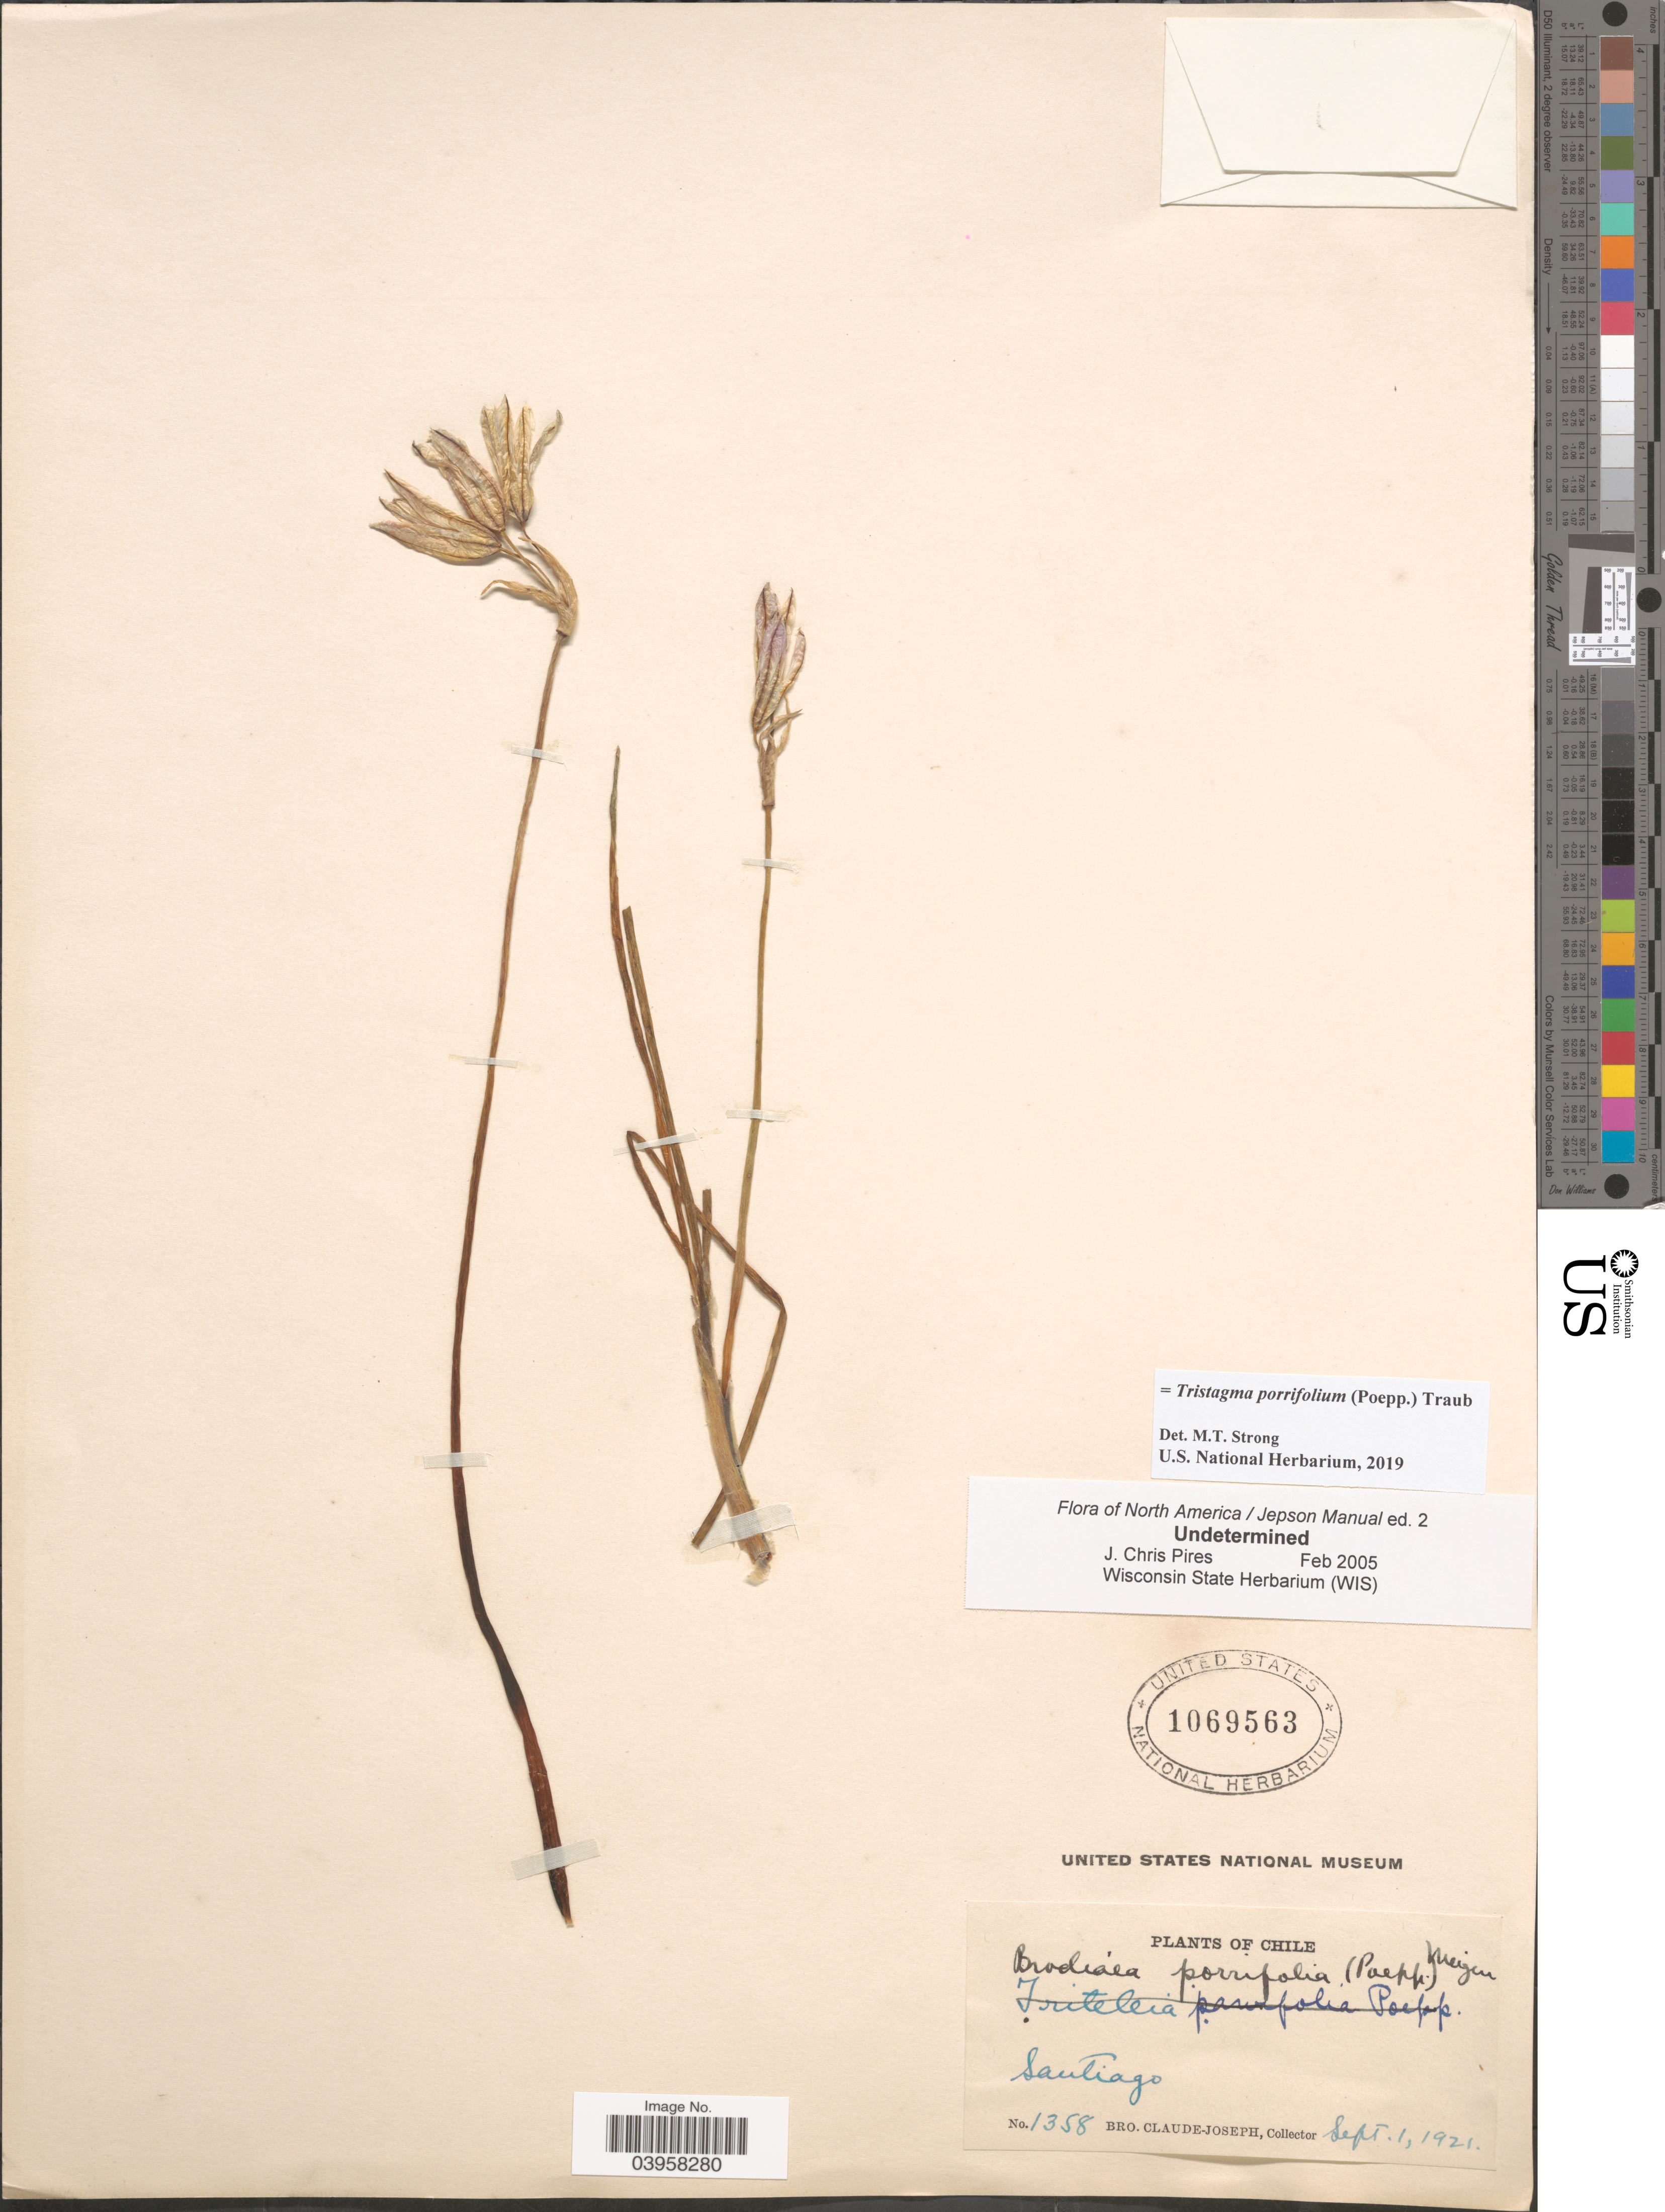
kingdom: Plantae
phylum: Tracheophyta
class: Liliopsida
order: Asparagales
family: Amaryllidaceae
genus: Tristagma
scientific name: Tristagma porrifolium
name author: (Poepp.) Traub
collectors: Bro. Claude-Joseph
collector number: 1358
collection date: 1921-09-01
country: Chile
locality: Santiago.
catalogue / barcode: US 1069563